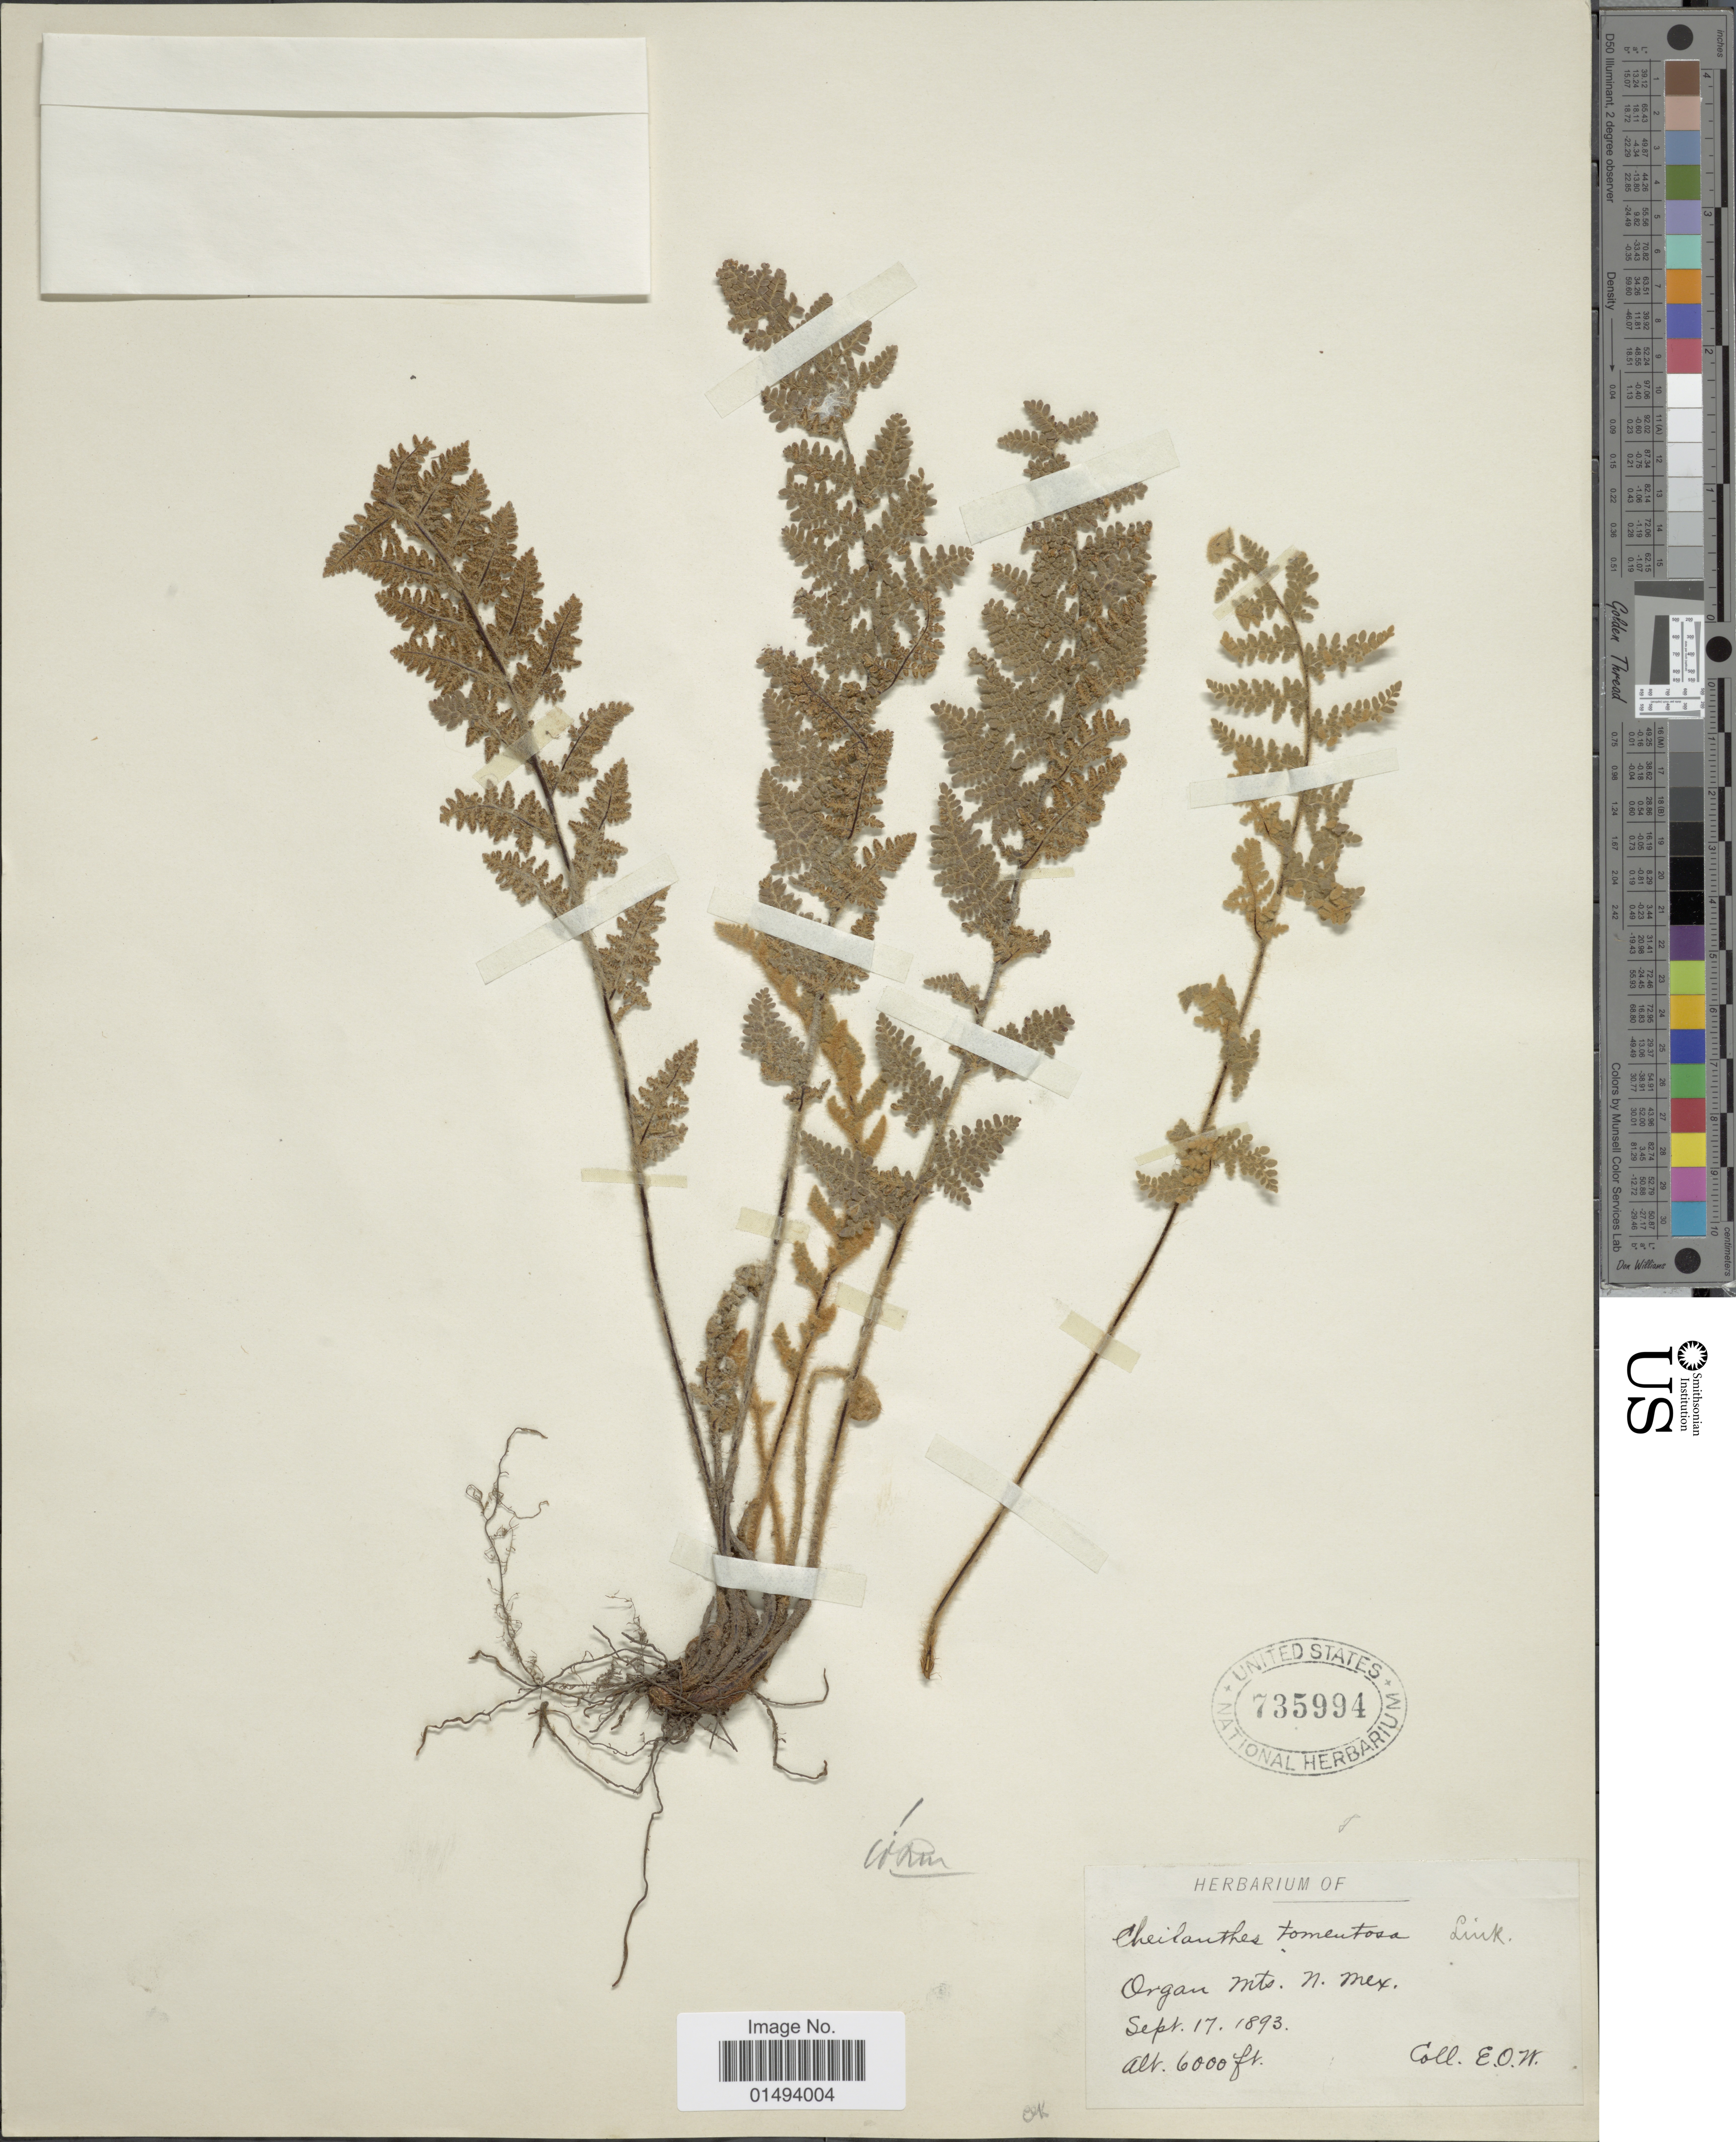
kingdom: Plantae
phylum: Tracheophyta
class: Polypodiopsida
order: Polypodiales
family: Pteridaceae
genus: Myriopteris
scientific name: Myriopteris tomentosa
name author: (Link) Fée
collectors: E. O. Wooton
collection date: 1893-09-17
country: United States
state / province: New Mexico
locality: Organ Mts.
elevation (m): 1829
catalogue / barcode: US 735994